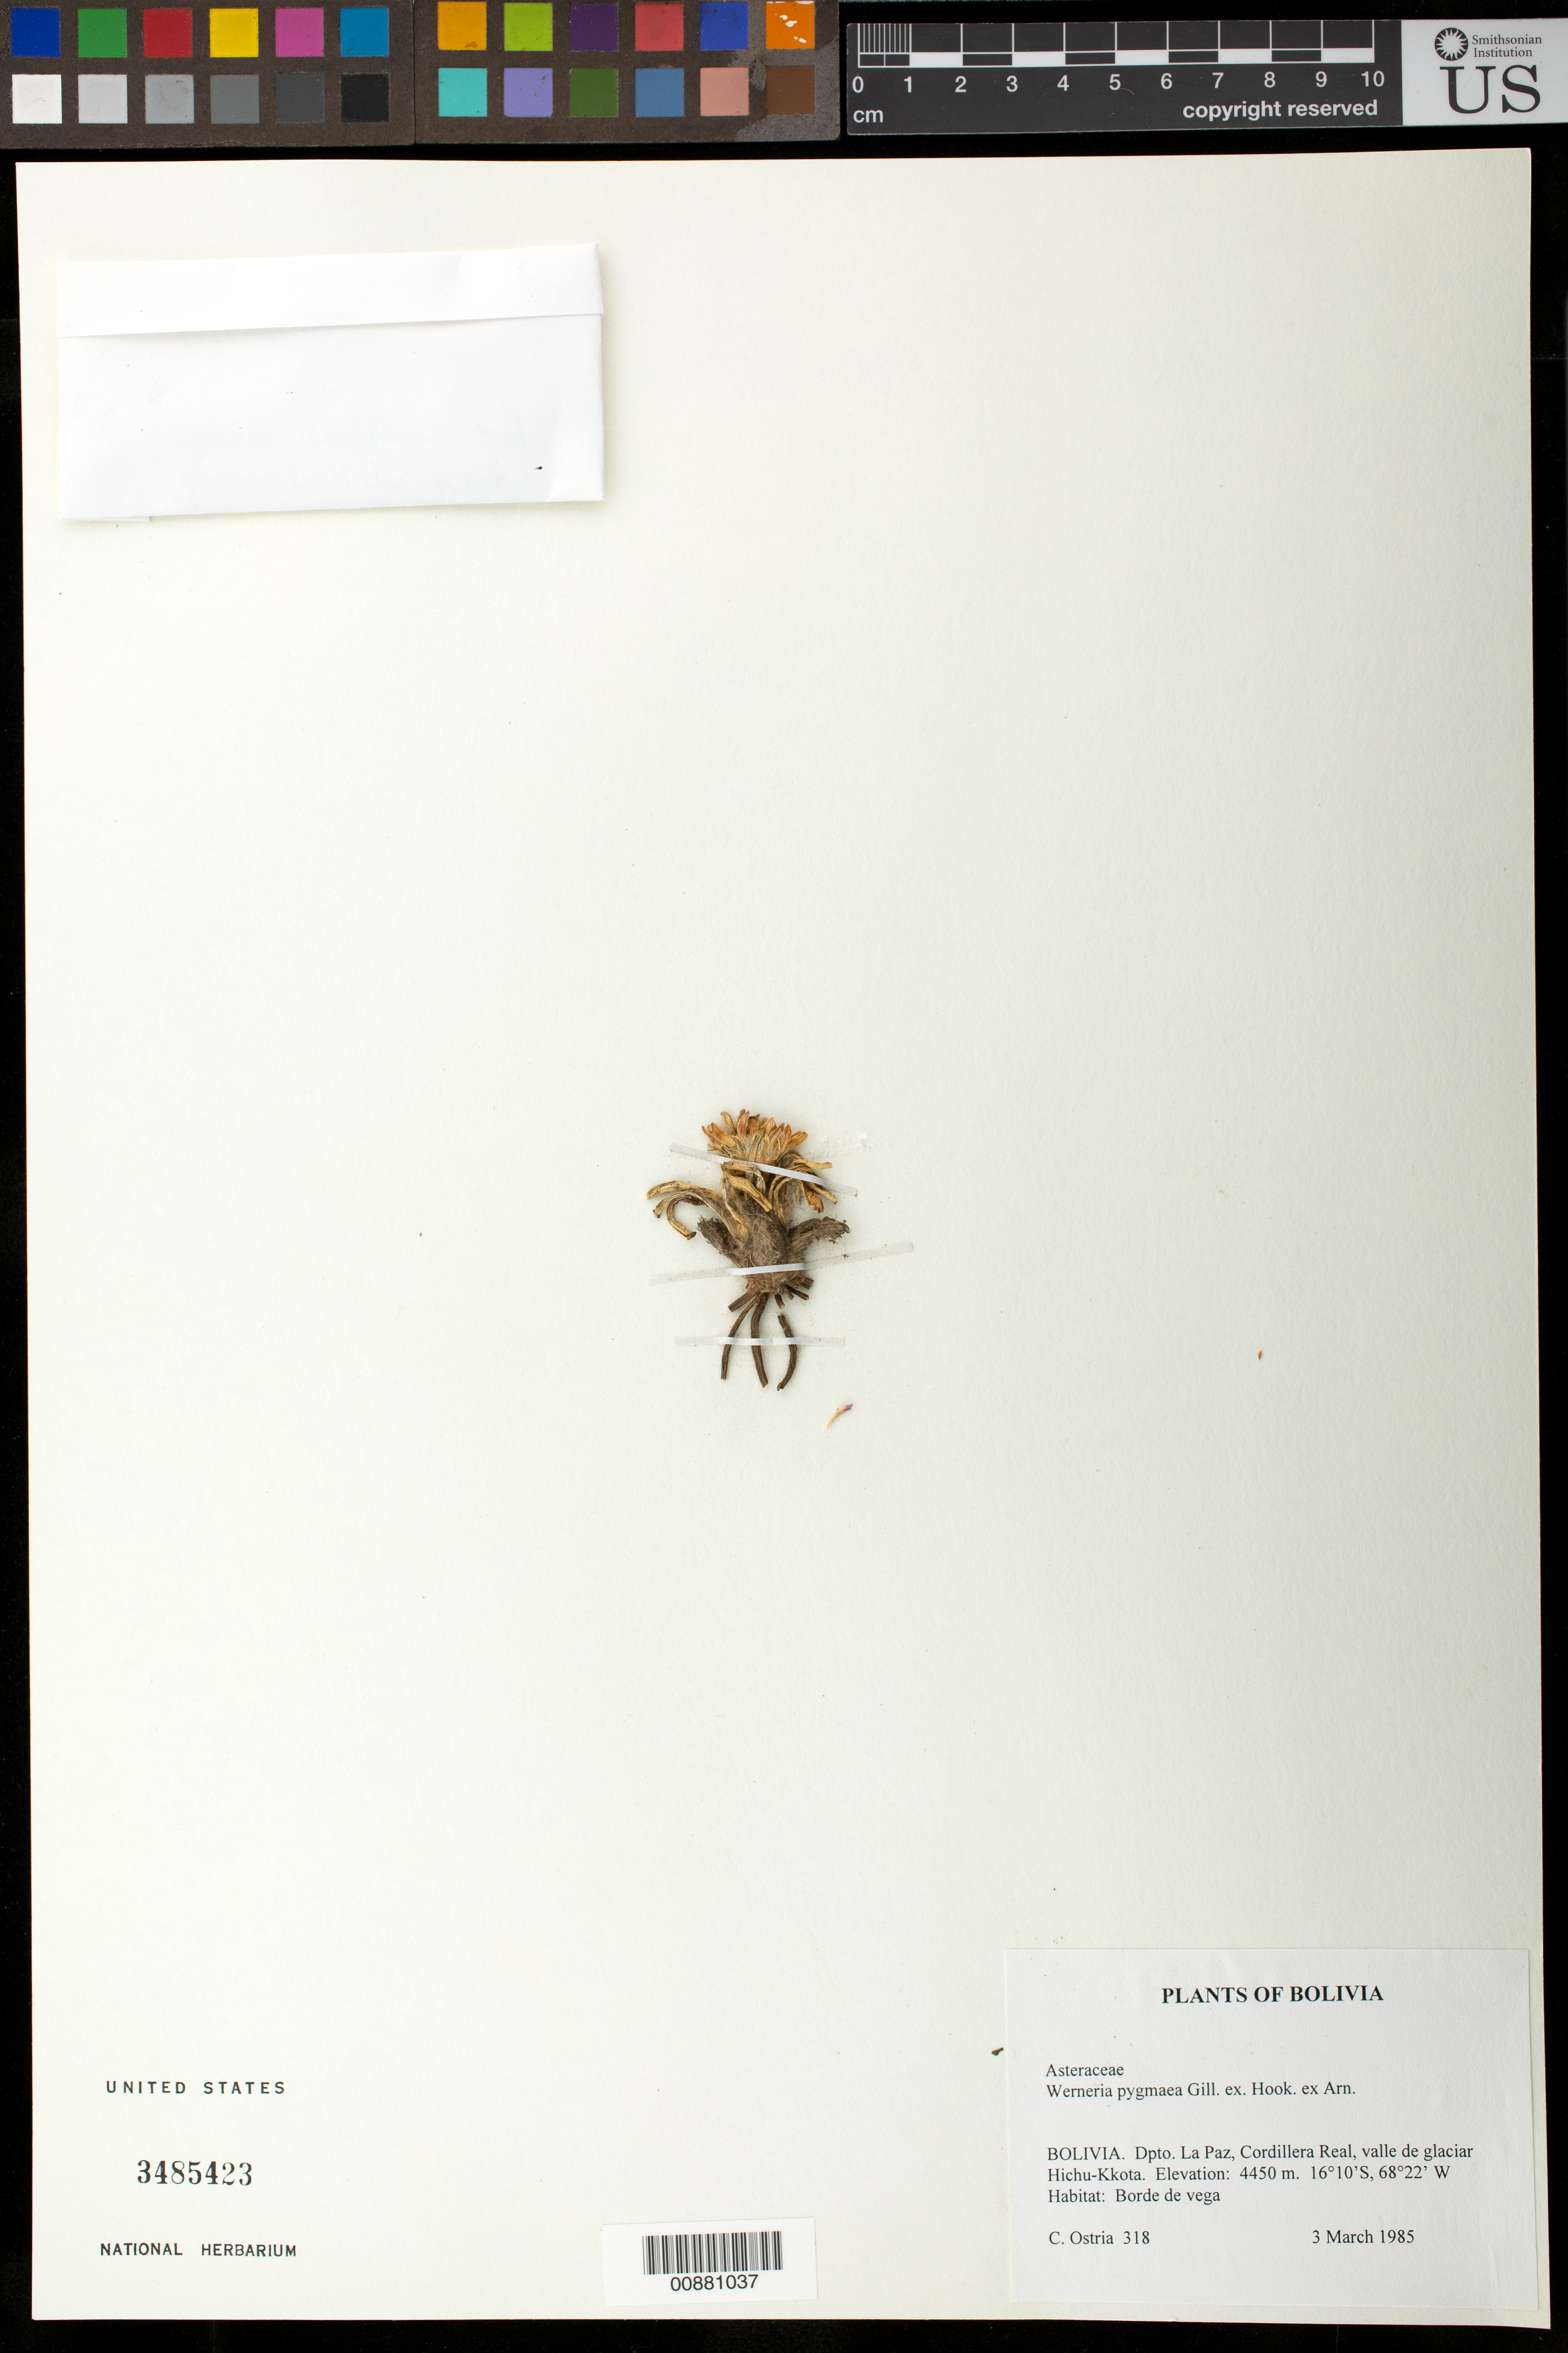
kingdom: Plantae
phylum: Tracheophyta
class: Magnoliopsida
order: Asterales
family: Asteraceae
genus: Werneria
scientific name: Werneria pygmaea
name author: Gillies ex Hook. & Arn.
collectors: C. Ostria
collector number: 318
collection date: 1985-03-03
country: Bolivia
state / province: La Paz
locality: Cordillera Real, valle de glaciar Hichu-Kkota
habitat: Borde de vega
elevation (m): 4450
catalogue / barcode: US 3485423